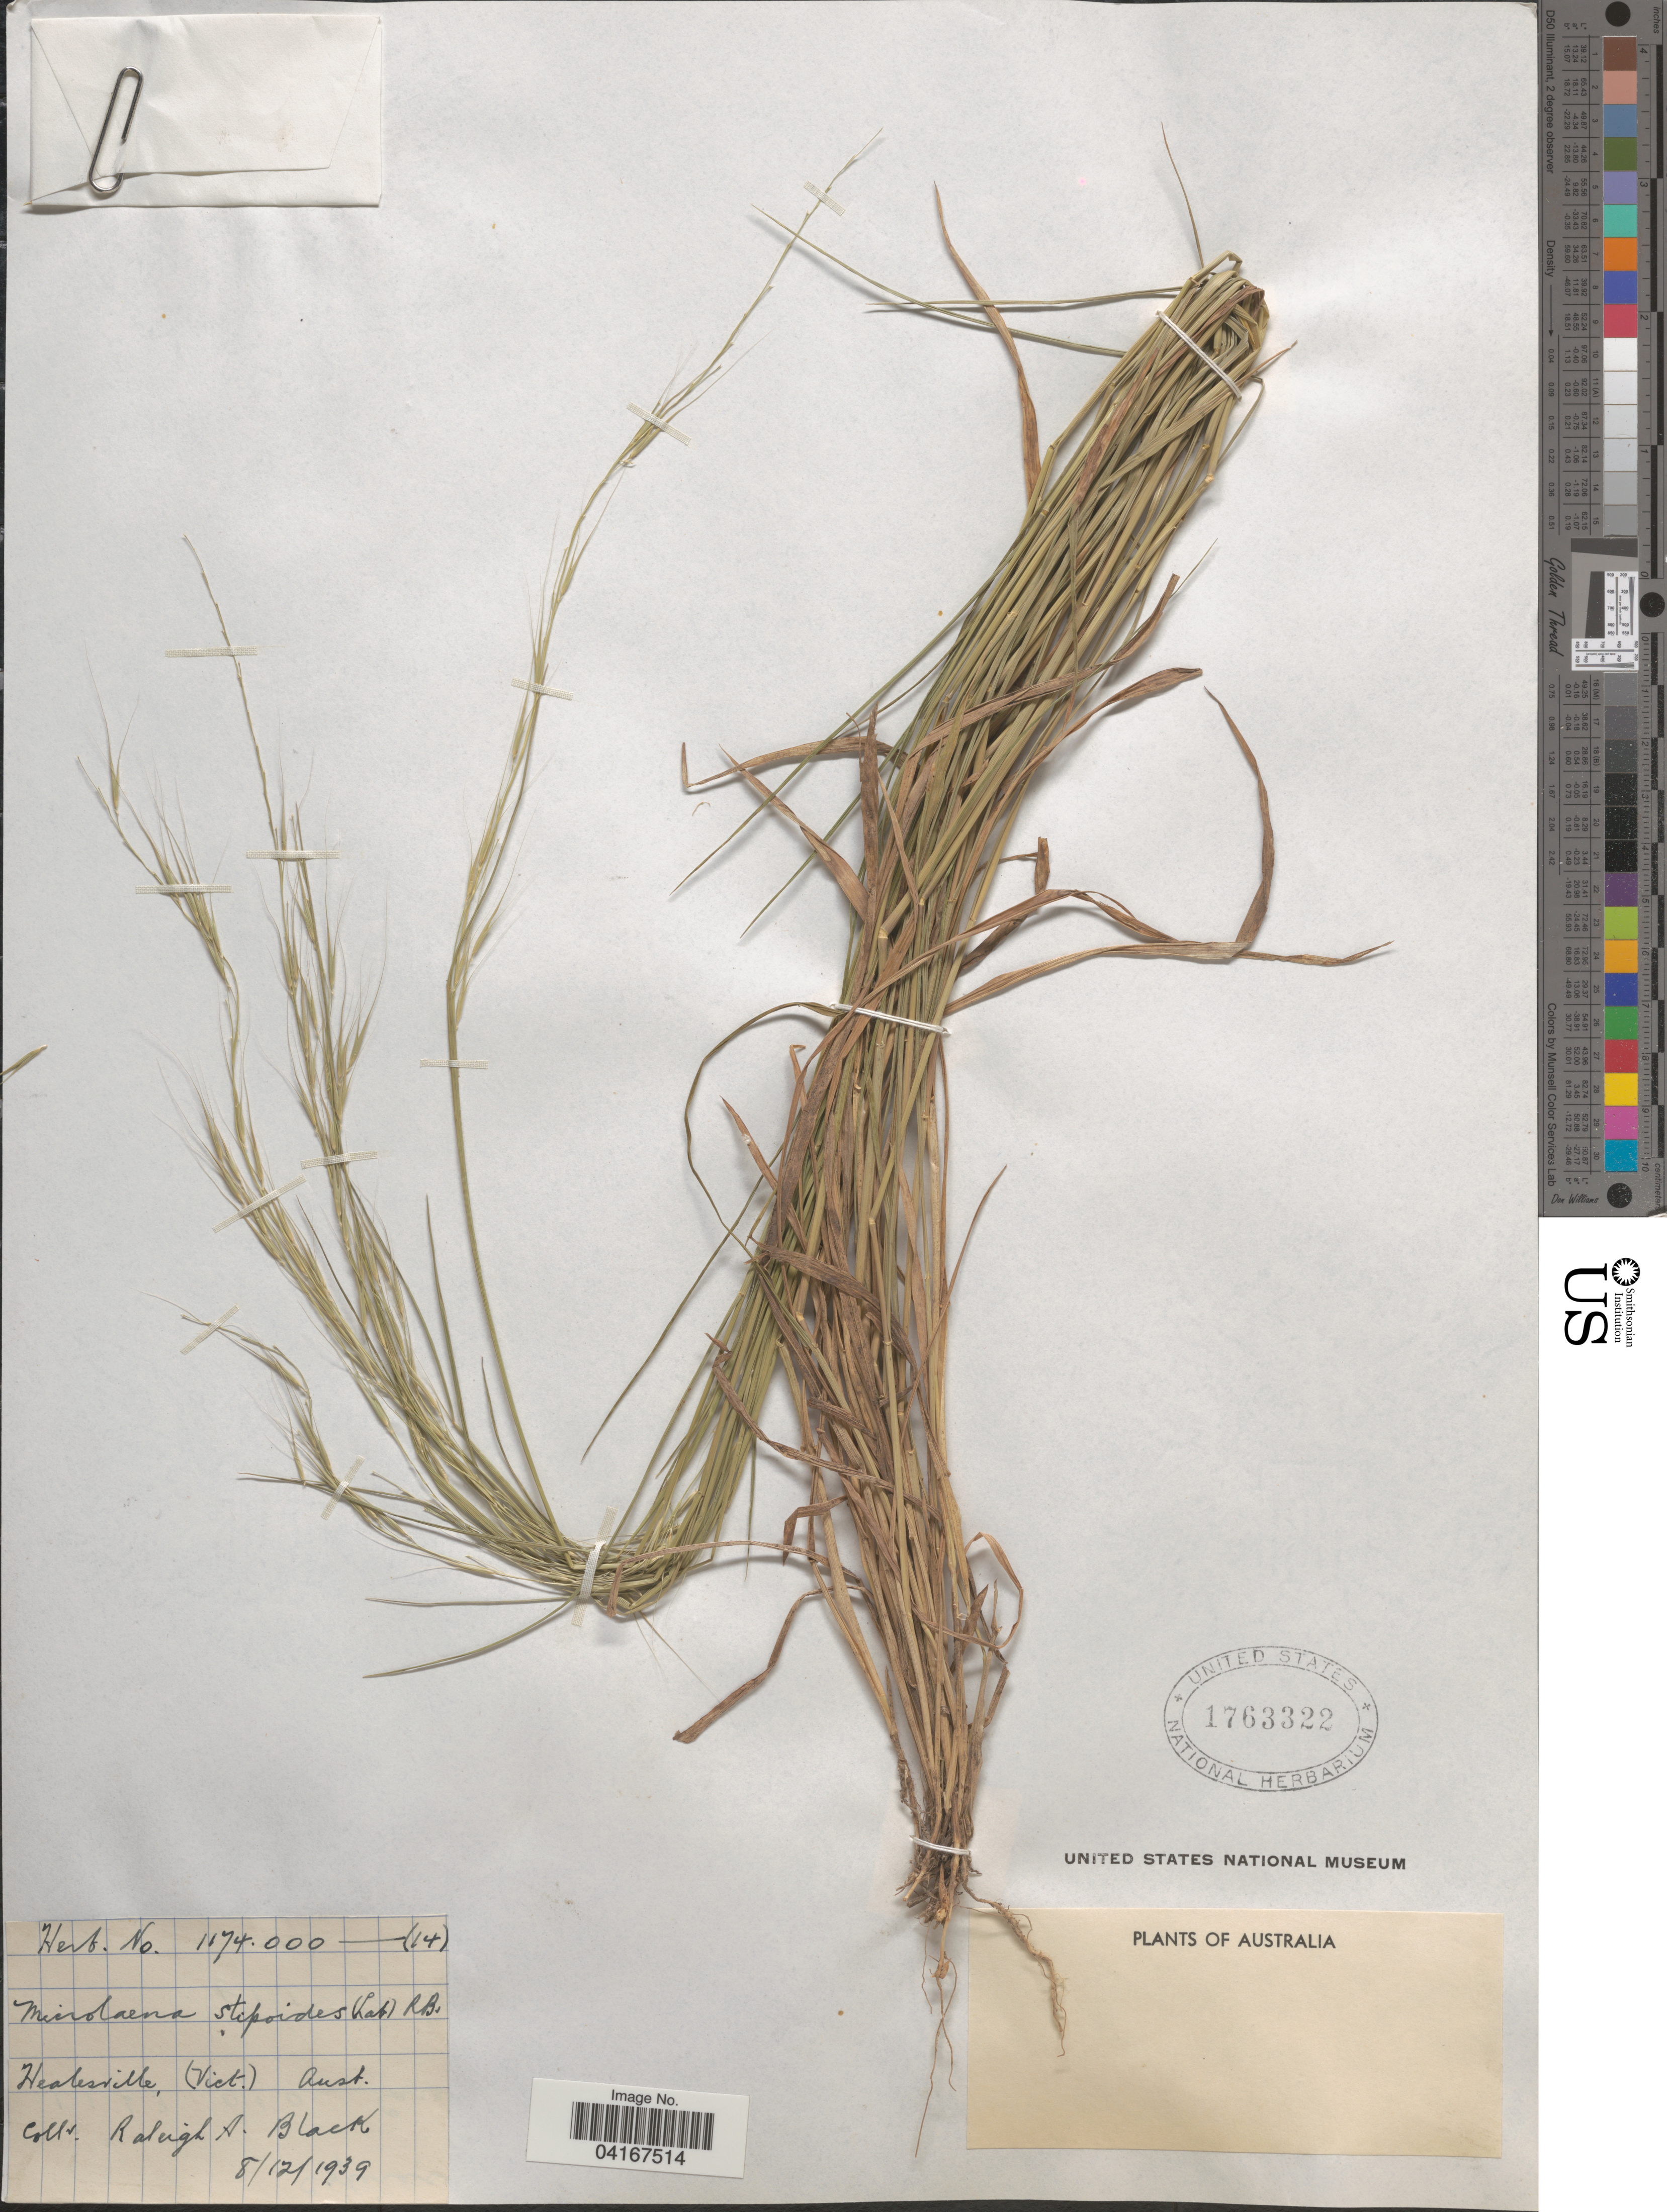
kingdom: Plantae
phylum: Tracheophyta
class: Liliopsida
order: Poales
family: Poaceae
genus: Microlaena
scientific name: Microlaena stipoides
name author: (Labill.) R. Br.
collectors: Raleigh & -- Black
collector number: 174000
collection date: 1939-12-08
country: Australia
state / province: Victoria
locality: Headesville (Vict.) Austr.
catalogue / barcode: US 1763322